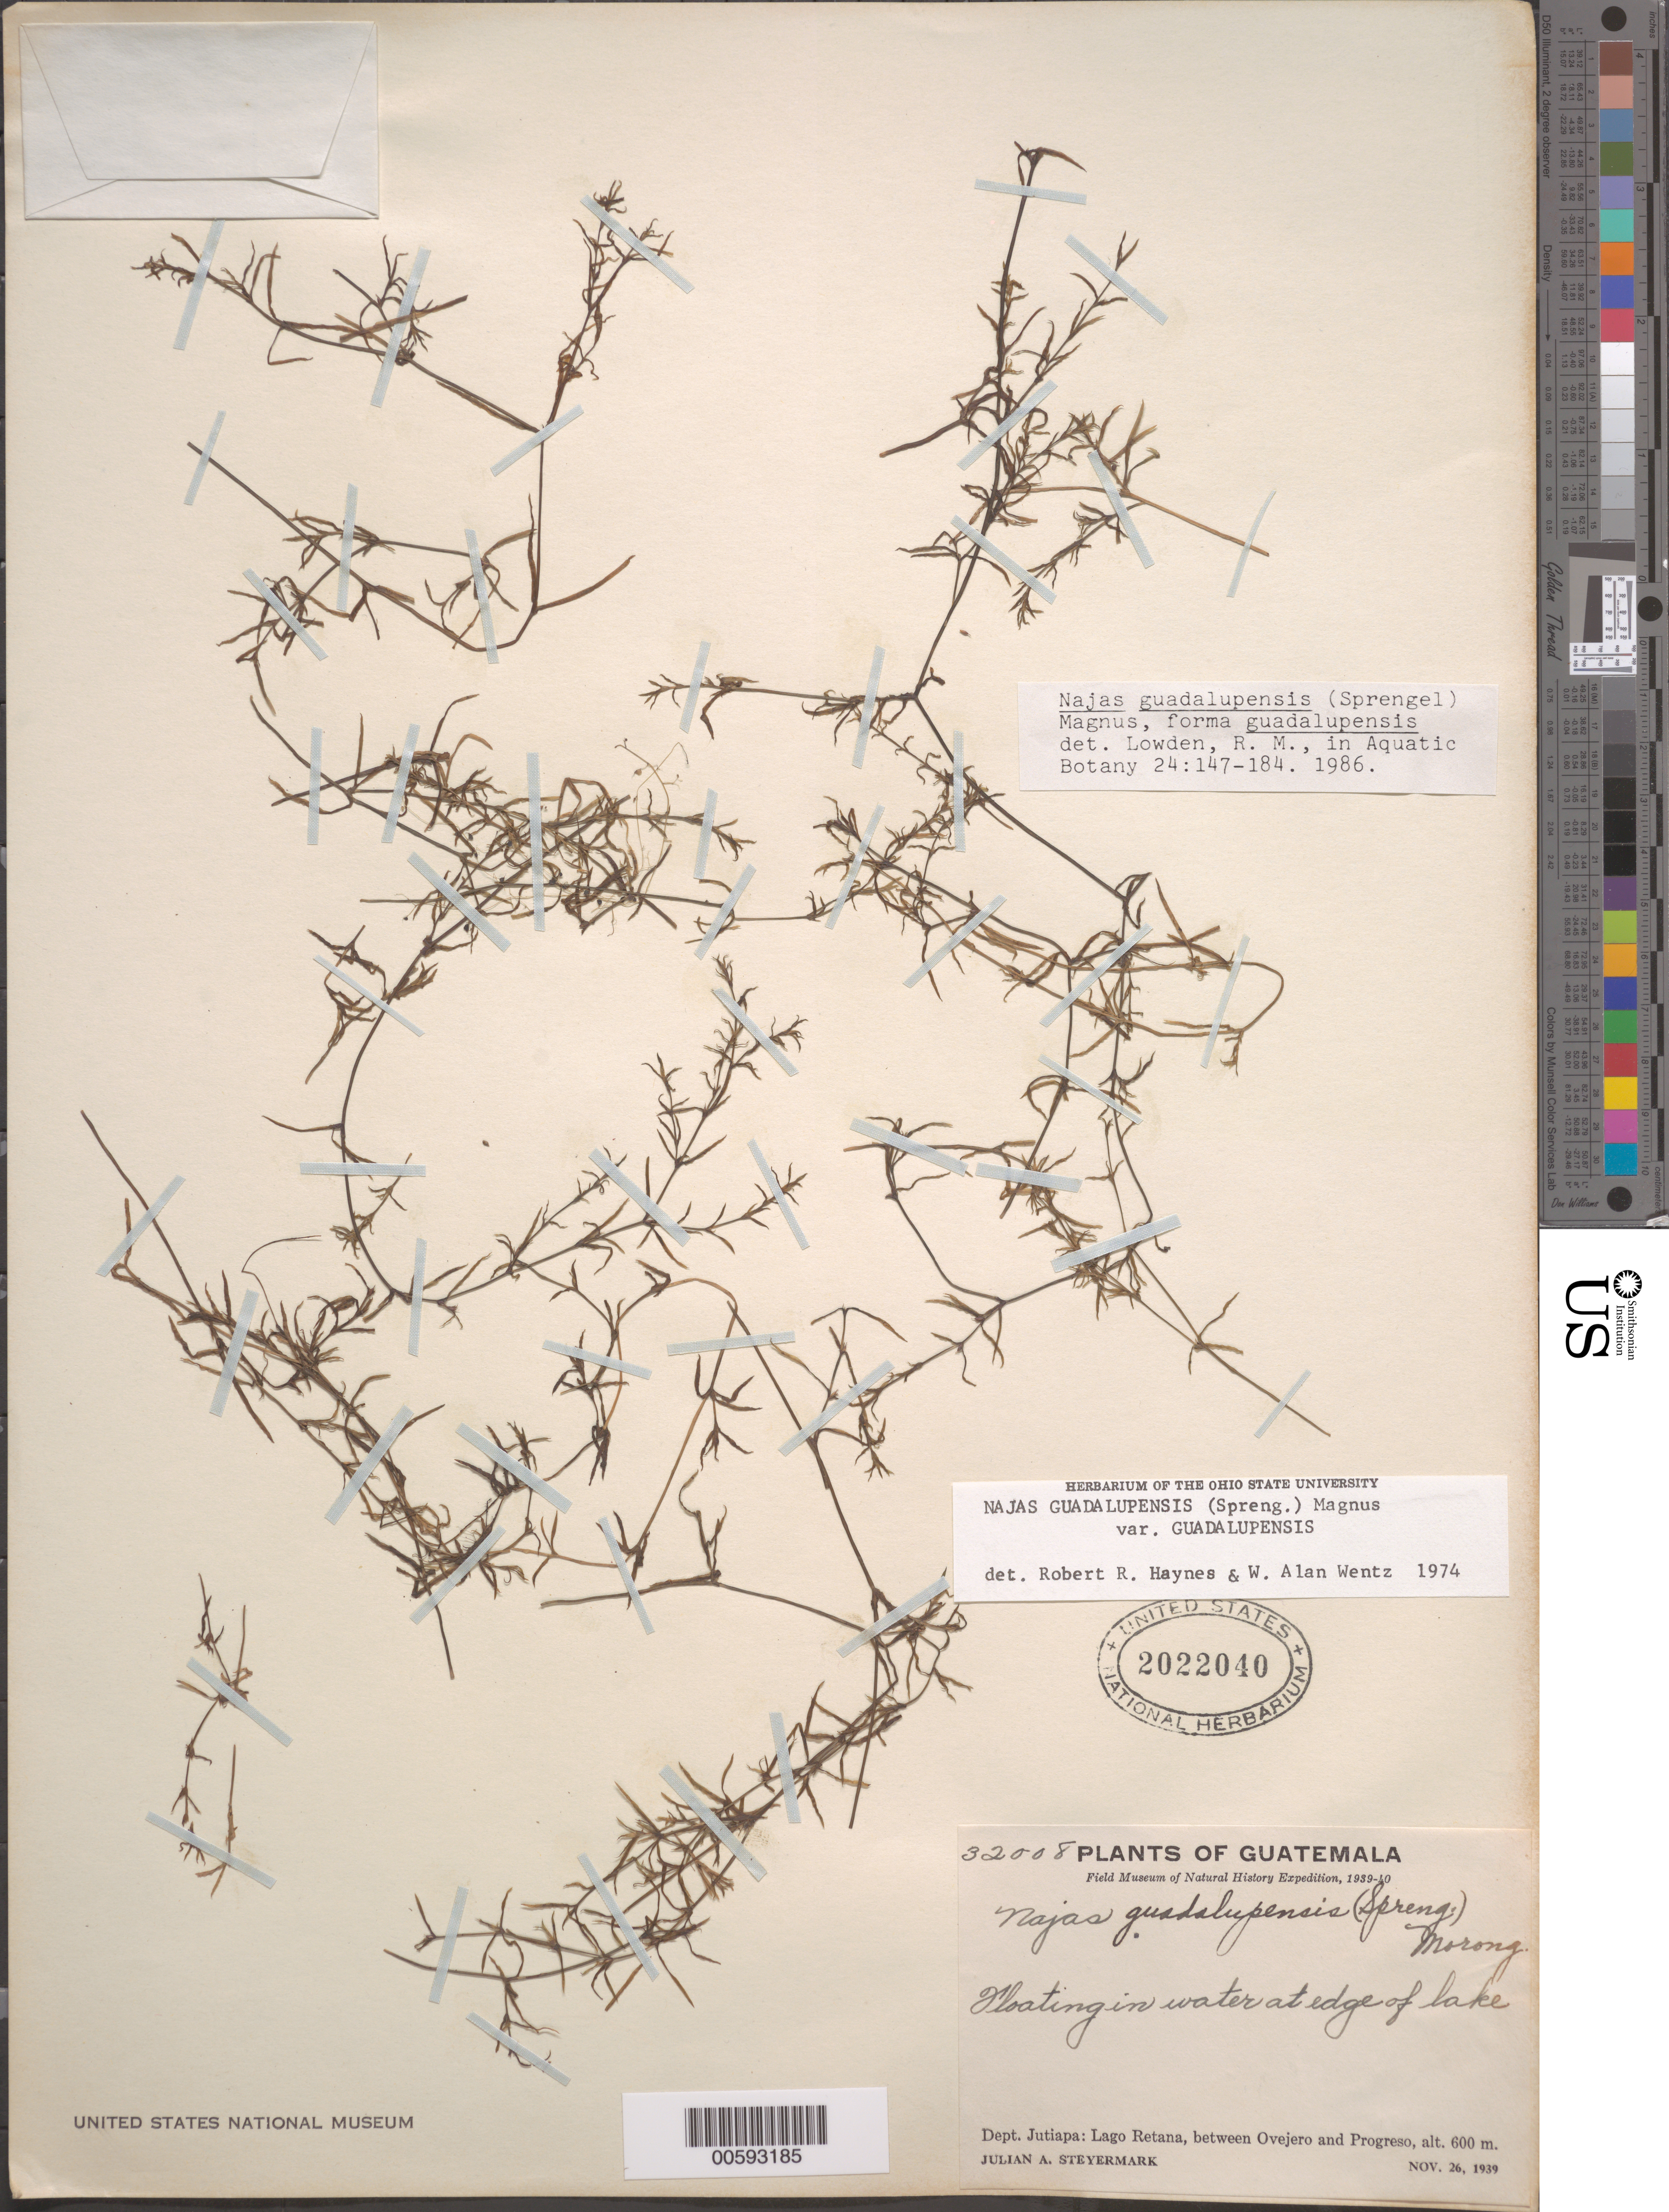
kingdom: Plantae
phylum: Tracheophyta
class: Liliopsida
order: Alismatales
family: Hydrocharitaceae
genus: Najas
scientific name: Najas guadalupensis var. guadalupensis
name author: (Spreng.) Magnus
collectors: J. Steyermark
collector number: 32008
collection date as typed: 26 Nov 1939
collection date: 1939-11-26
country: Guatemala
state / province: Jutiapa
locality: Lago Tetana, between Ovejero and Progreso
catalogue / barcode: US 2022040